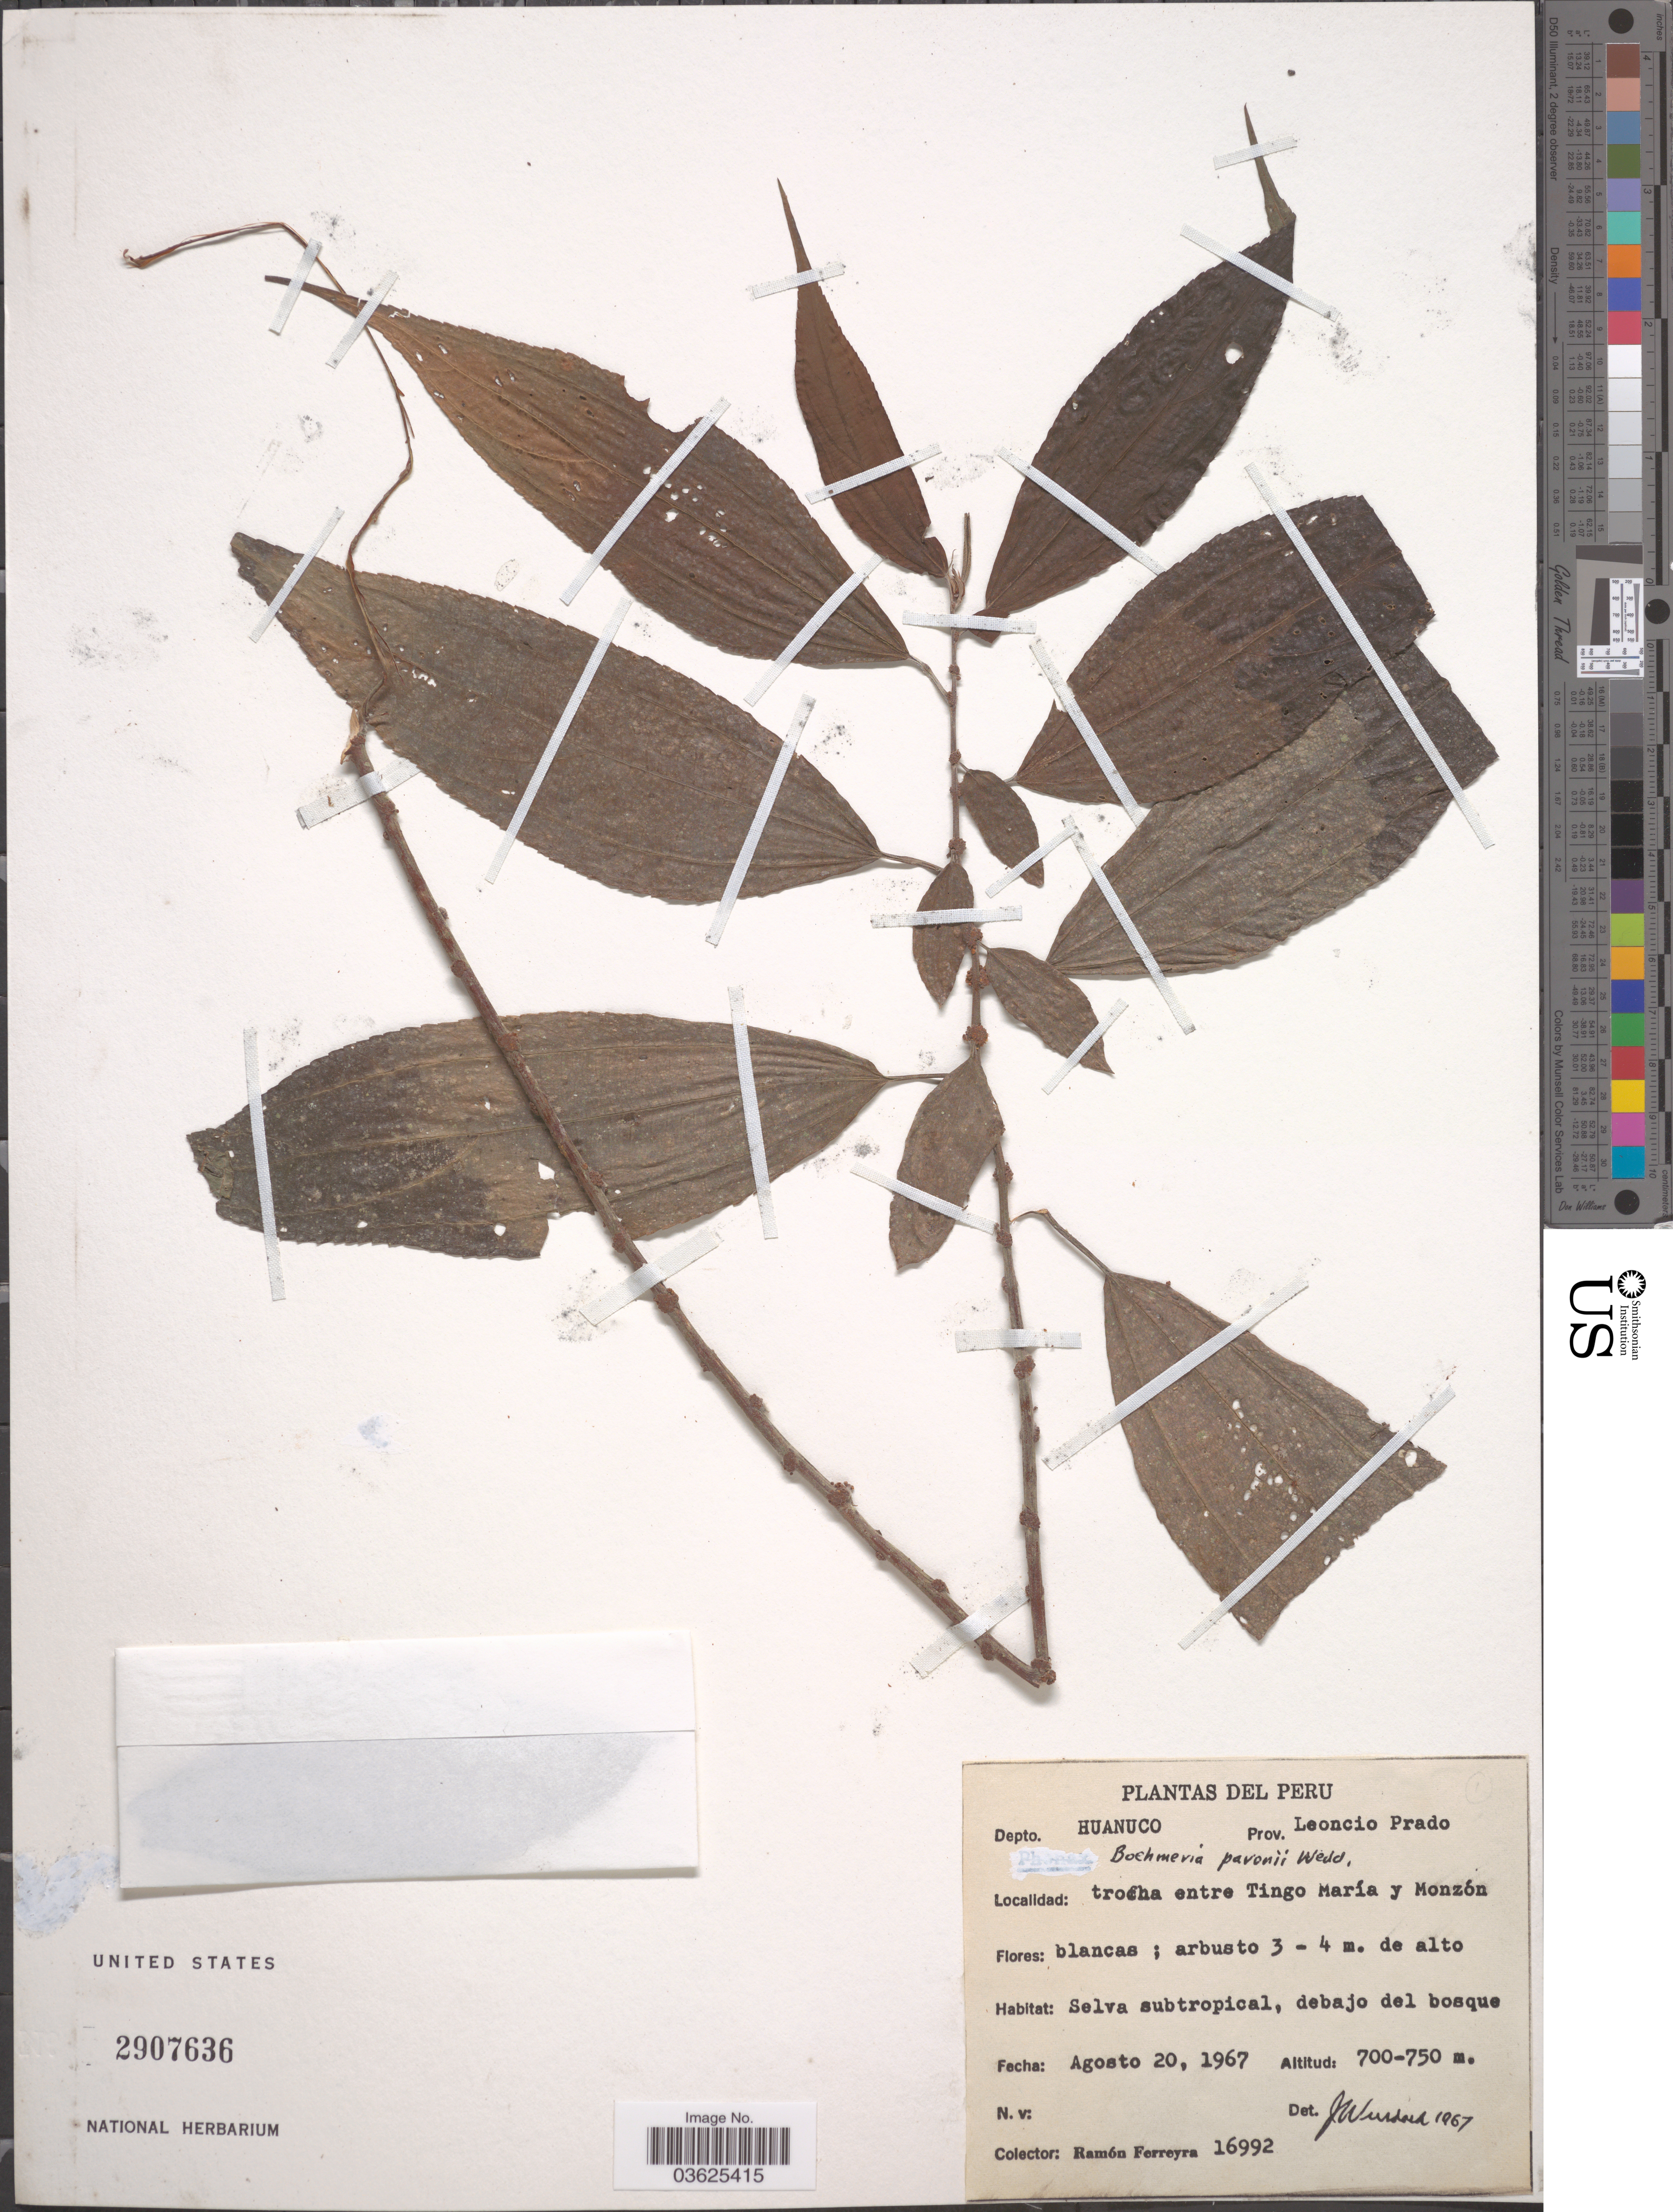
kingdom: Plantae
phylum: Tracheophyta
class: Magnoliopsida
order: Rosales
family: Urticaceae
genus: Boehmeria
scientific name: Boehmeria pavonii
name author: Wedd.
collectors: R. A. Ferreyra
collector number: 16992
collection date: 1967-08-20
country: Peru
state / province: Huánuco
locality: Depto. Huanuco. Prov. Leoncio Prado. Trocha entre Tingo María y Monzón.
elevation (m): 700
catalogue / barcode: US 2907636